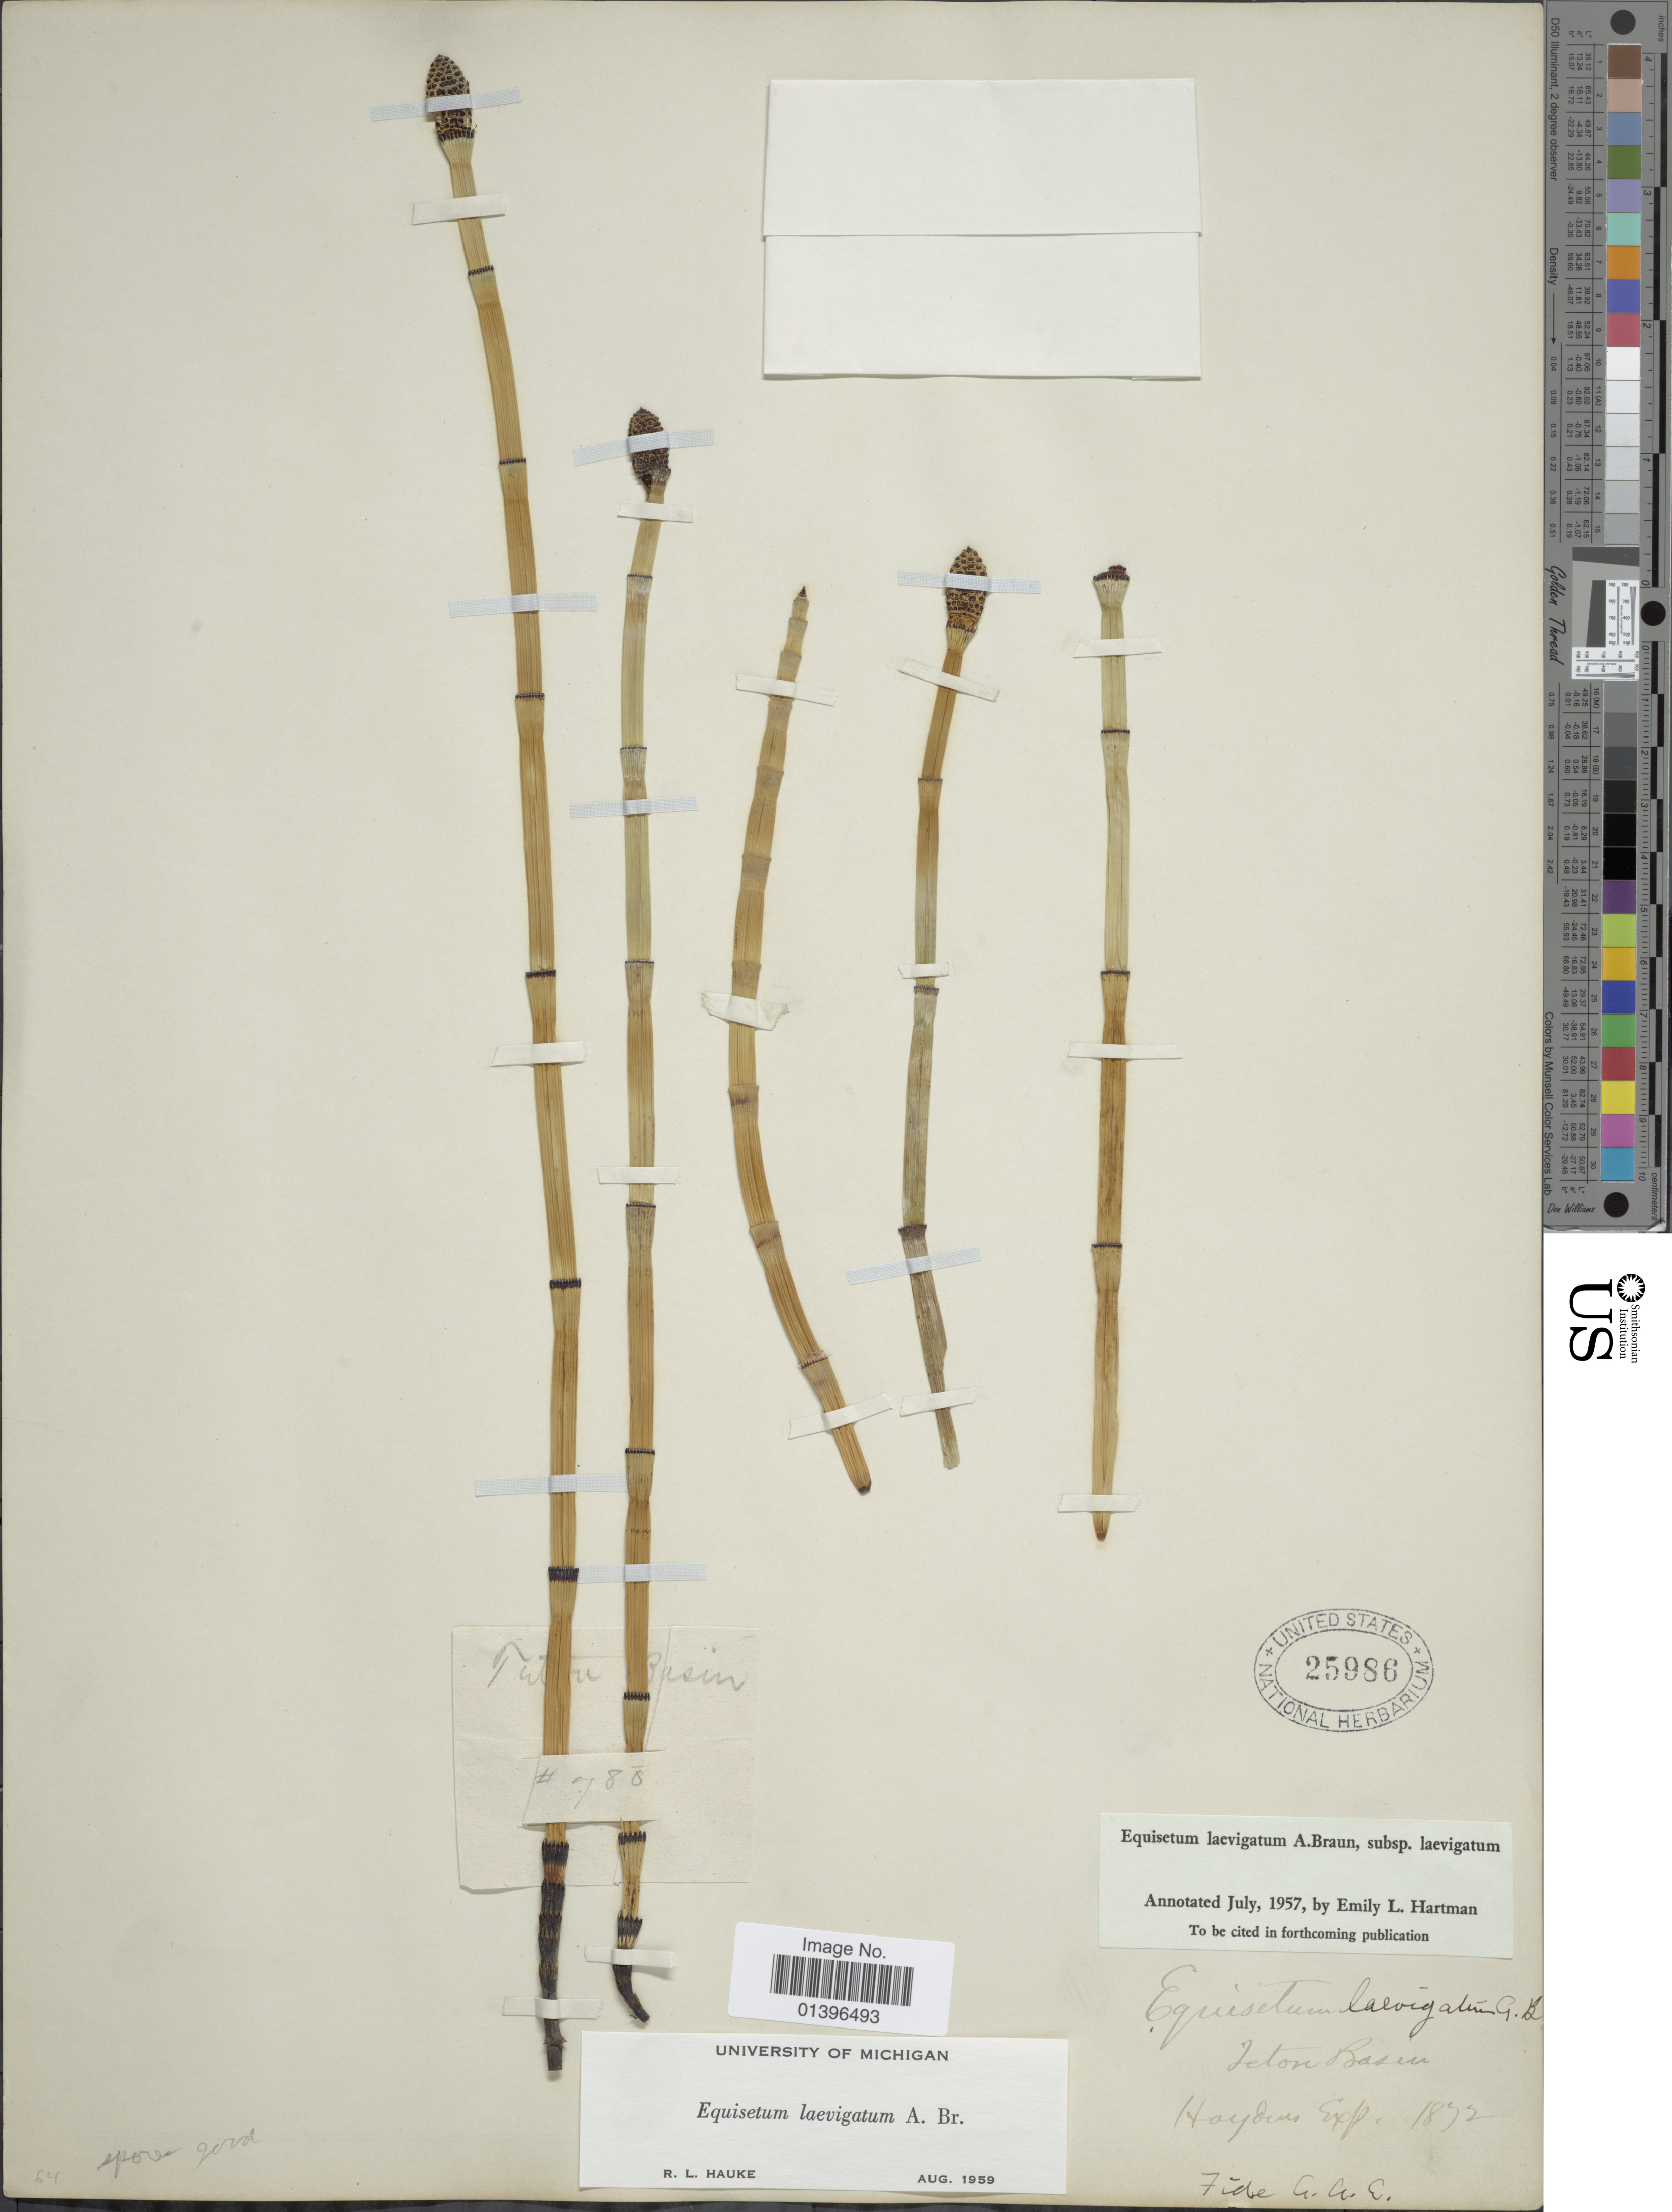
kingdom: Plantae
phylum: Tracheophyta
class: Polypodiopsida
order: Equisetales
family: Equisetaceae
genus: Equisetum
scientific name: Equisetum laevigatum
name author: A. Braun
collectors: Hayden Exped.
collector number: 780?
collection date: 1872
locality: Ieton Basin [interpreted]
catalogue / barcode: US 25986